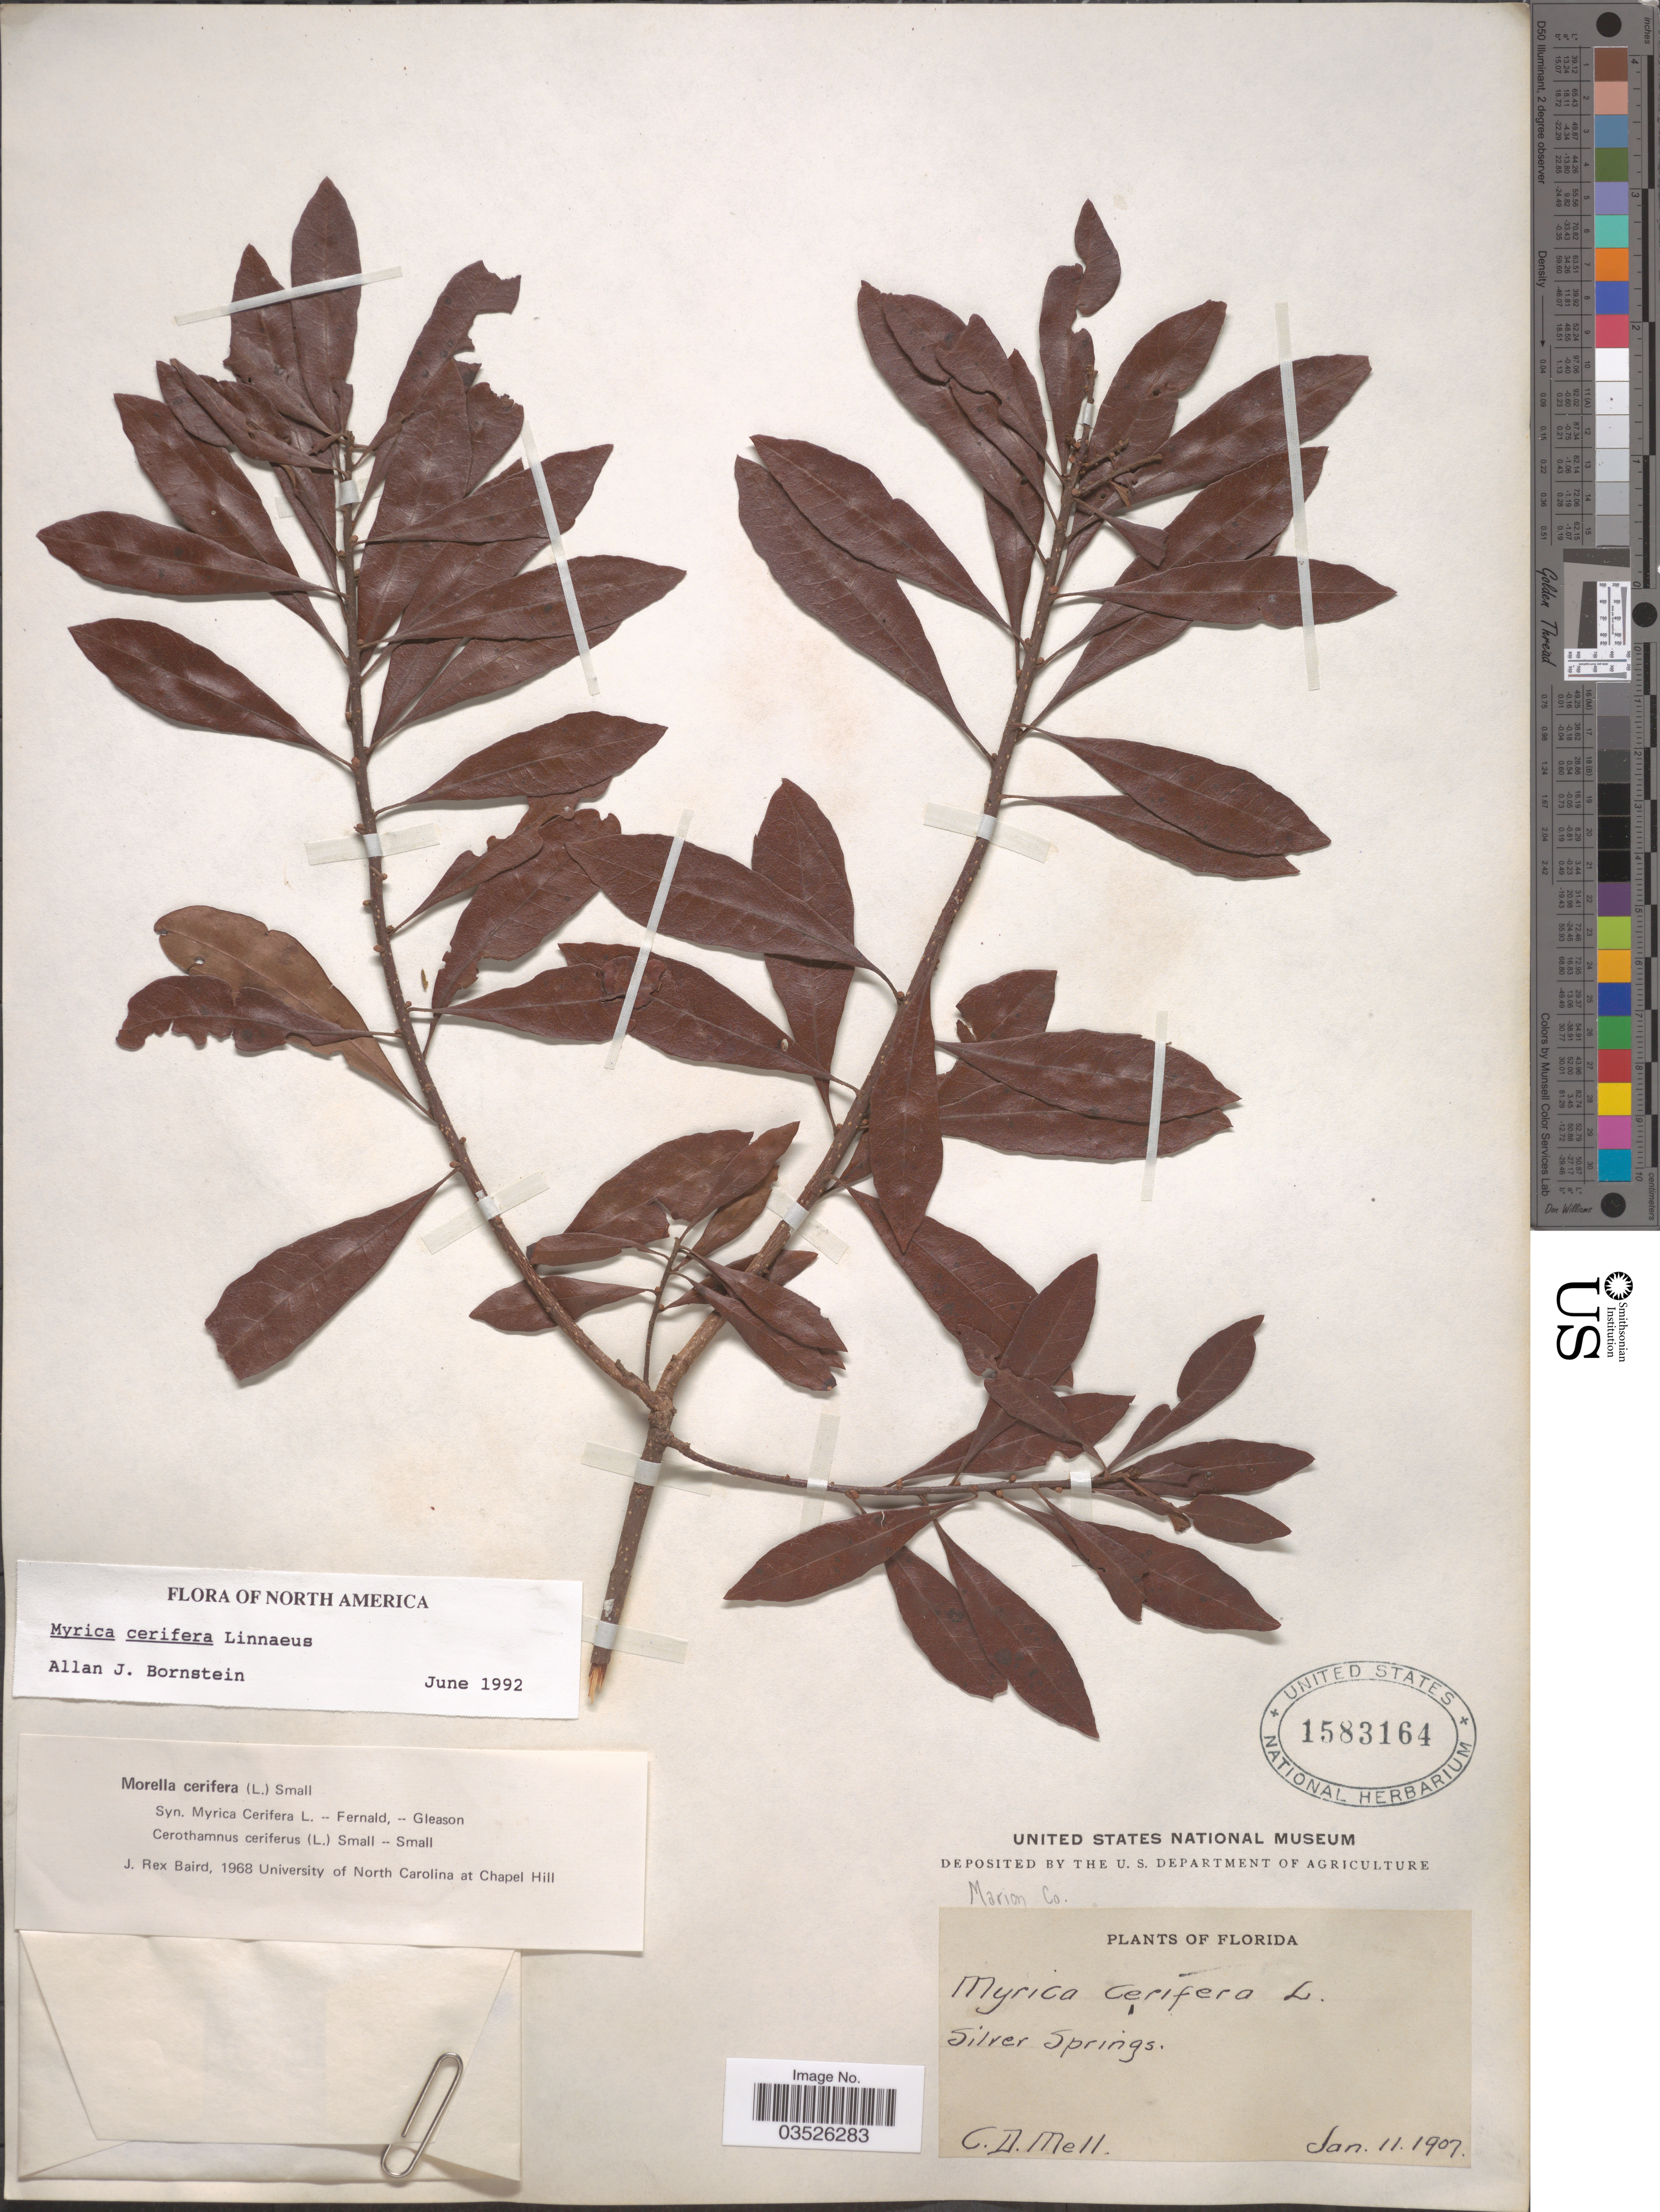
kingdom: Plantae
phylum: Tracheophyta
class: Magnoliopsida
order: Fagales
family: Myricaceae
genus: Morella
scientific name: Morella cerifera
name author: (L.) Small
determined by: Baird, James Rex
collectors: C. D. Mell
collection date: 1907-01-11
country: United States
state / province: Florida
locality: Marion Co. Silver Springs.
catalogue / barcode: US 1583164